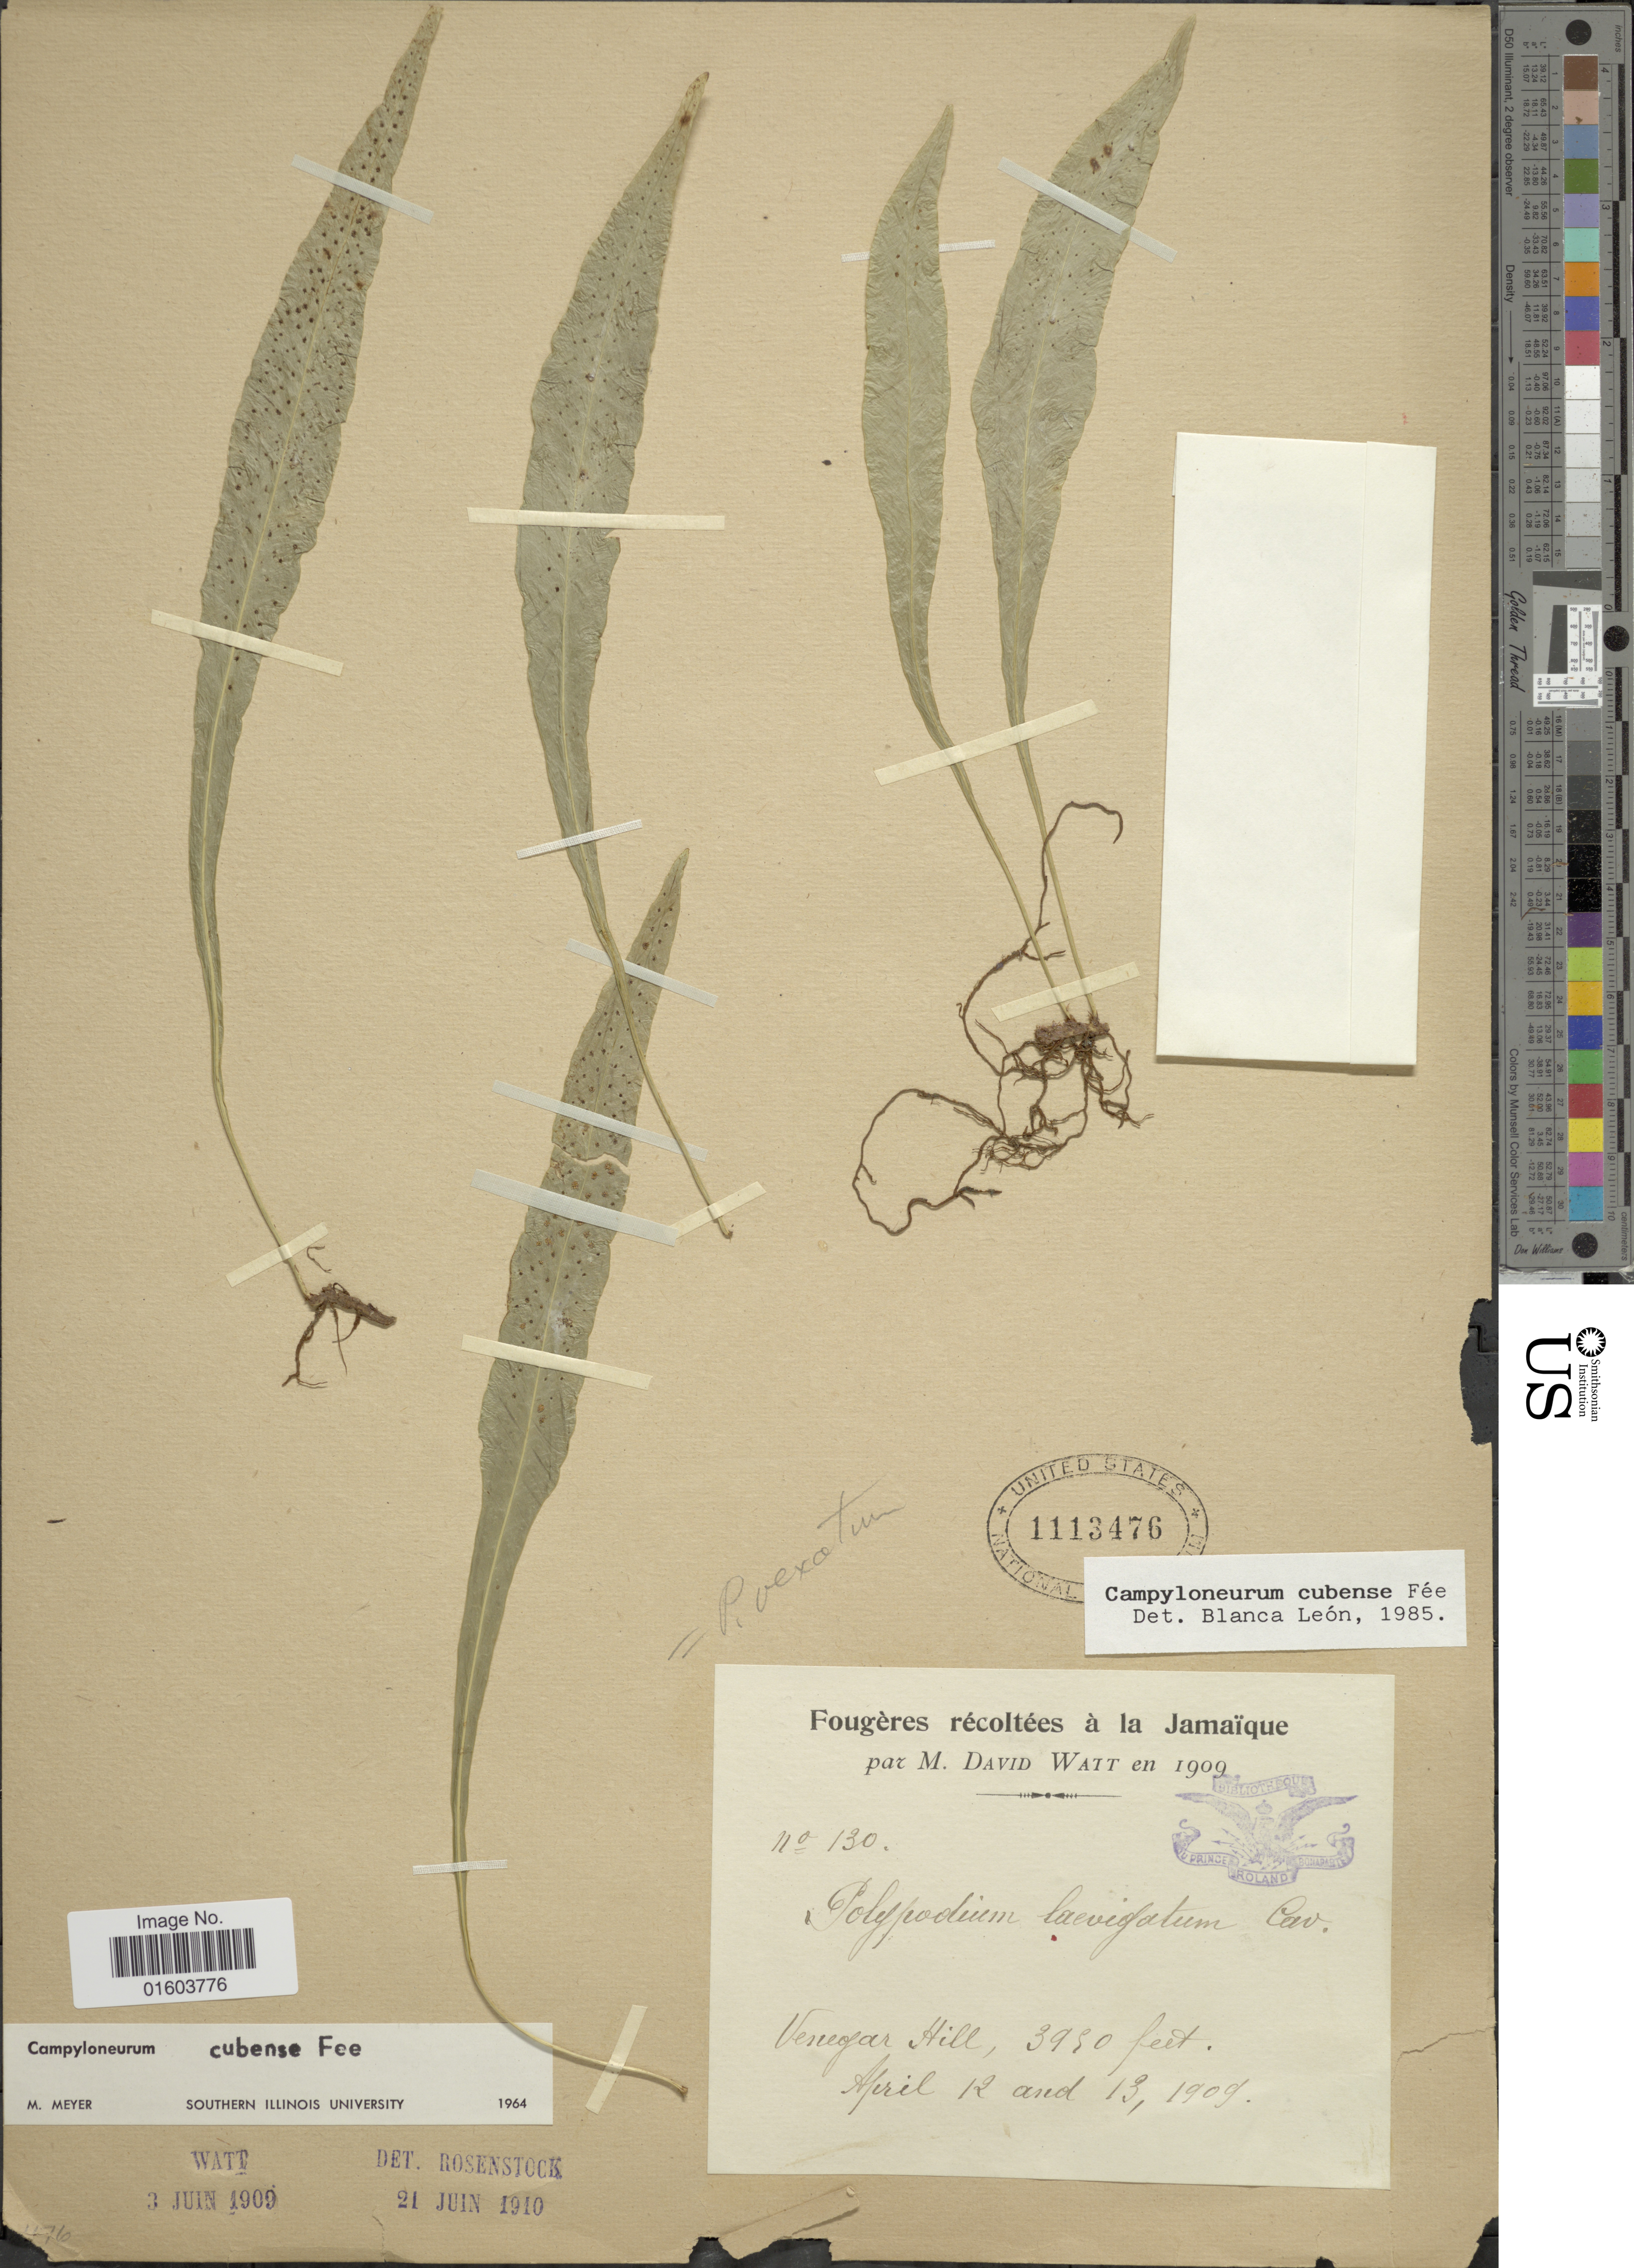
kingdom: Plantae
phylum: Tracheophyta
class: Polypodiopsida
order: Polypodiales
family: Polypodiaceae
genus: Campyloneurum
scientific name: Campyloneurum vexatum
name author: Ching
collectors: M. Watt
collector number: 130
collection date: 1909-04-12/1909-04-13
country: Jamaica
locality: Jamaique, Venegar Hill.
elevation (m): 1204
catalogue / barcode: US 113476